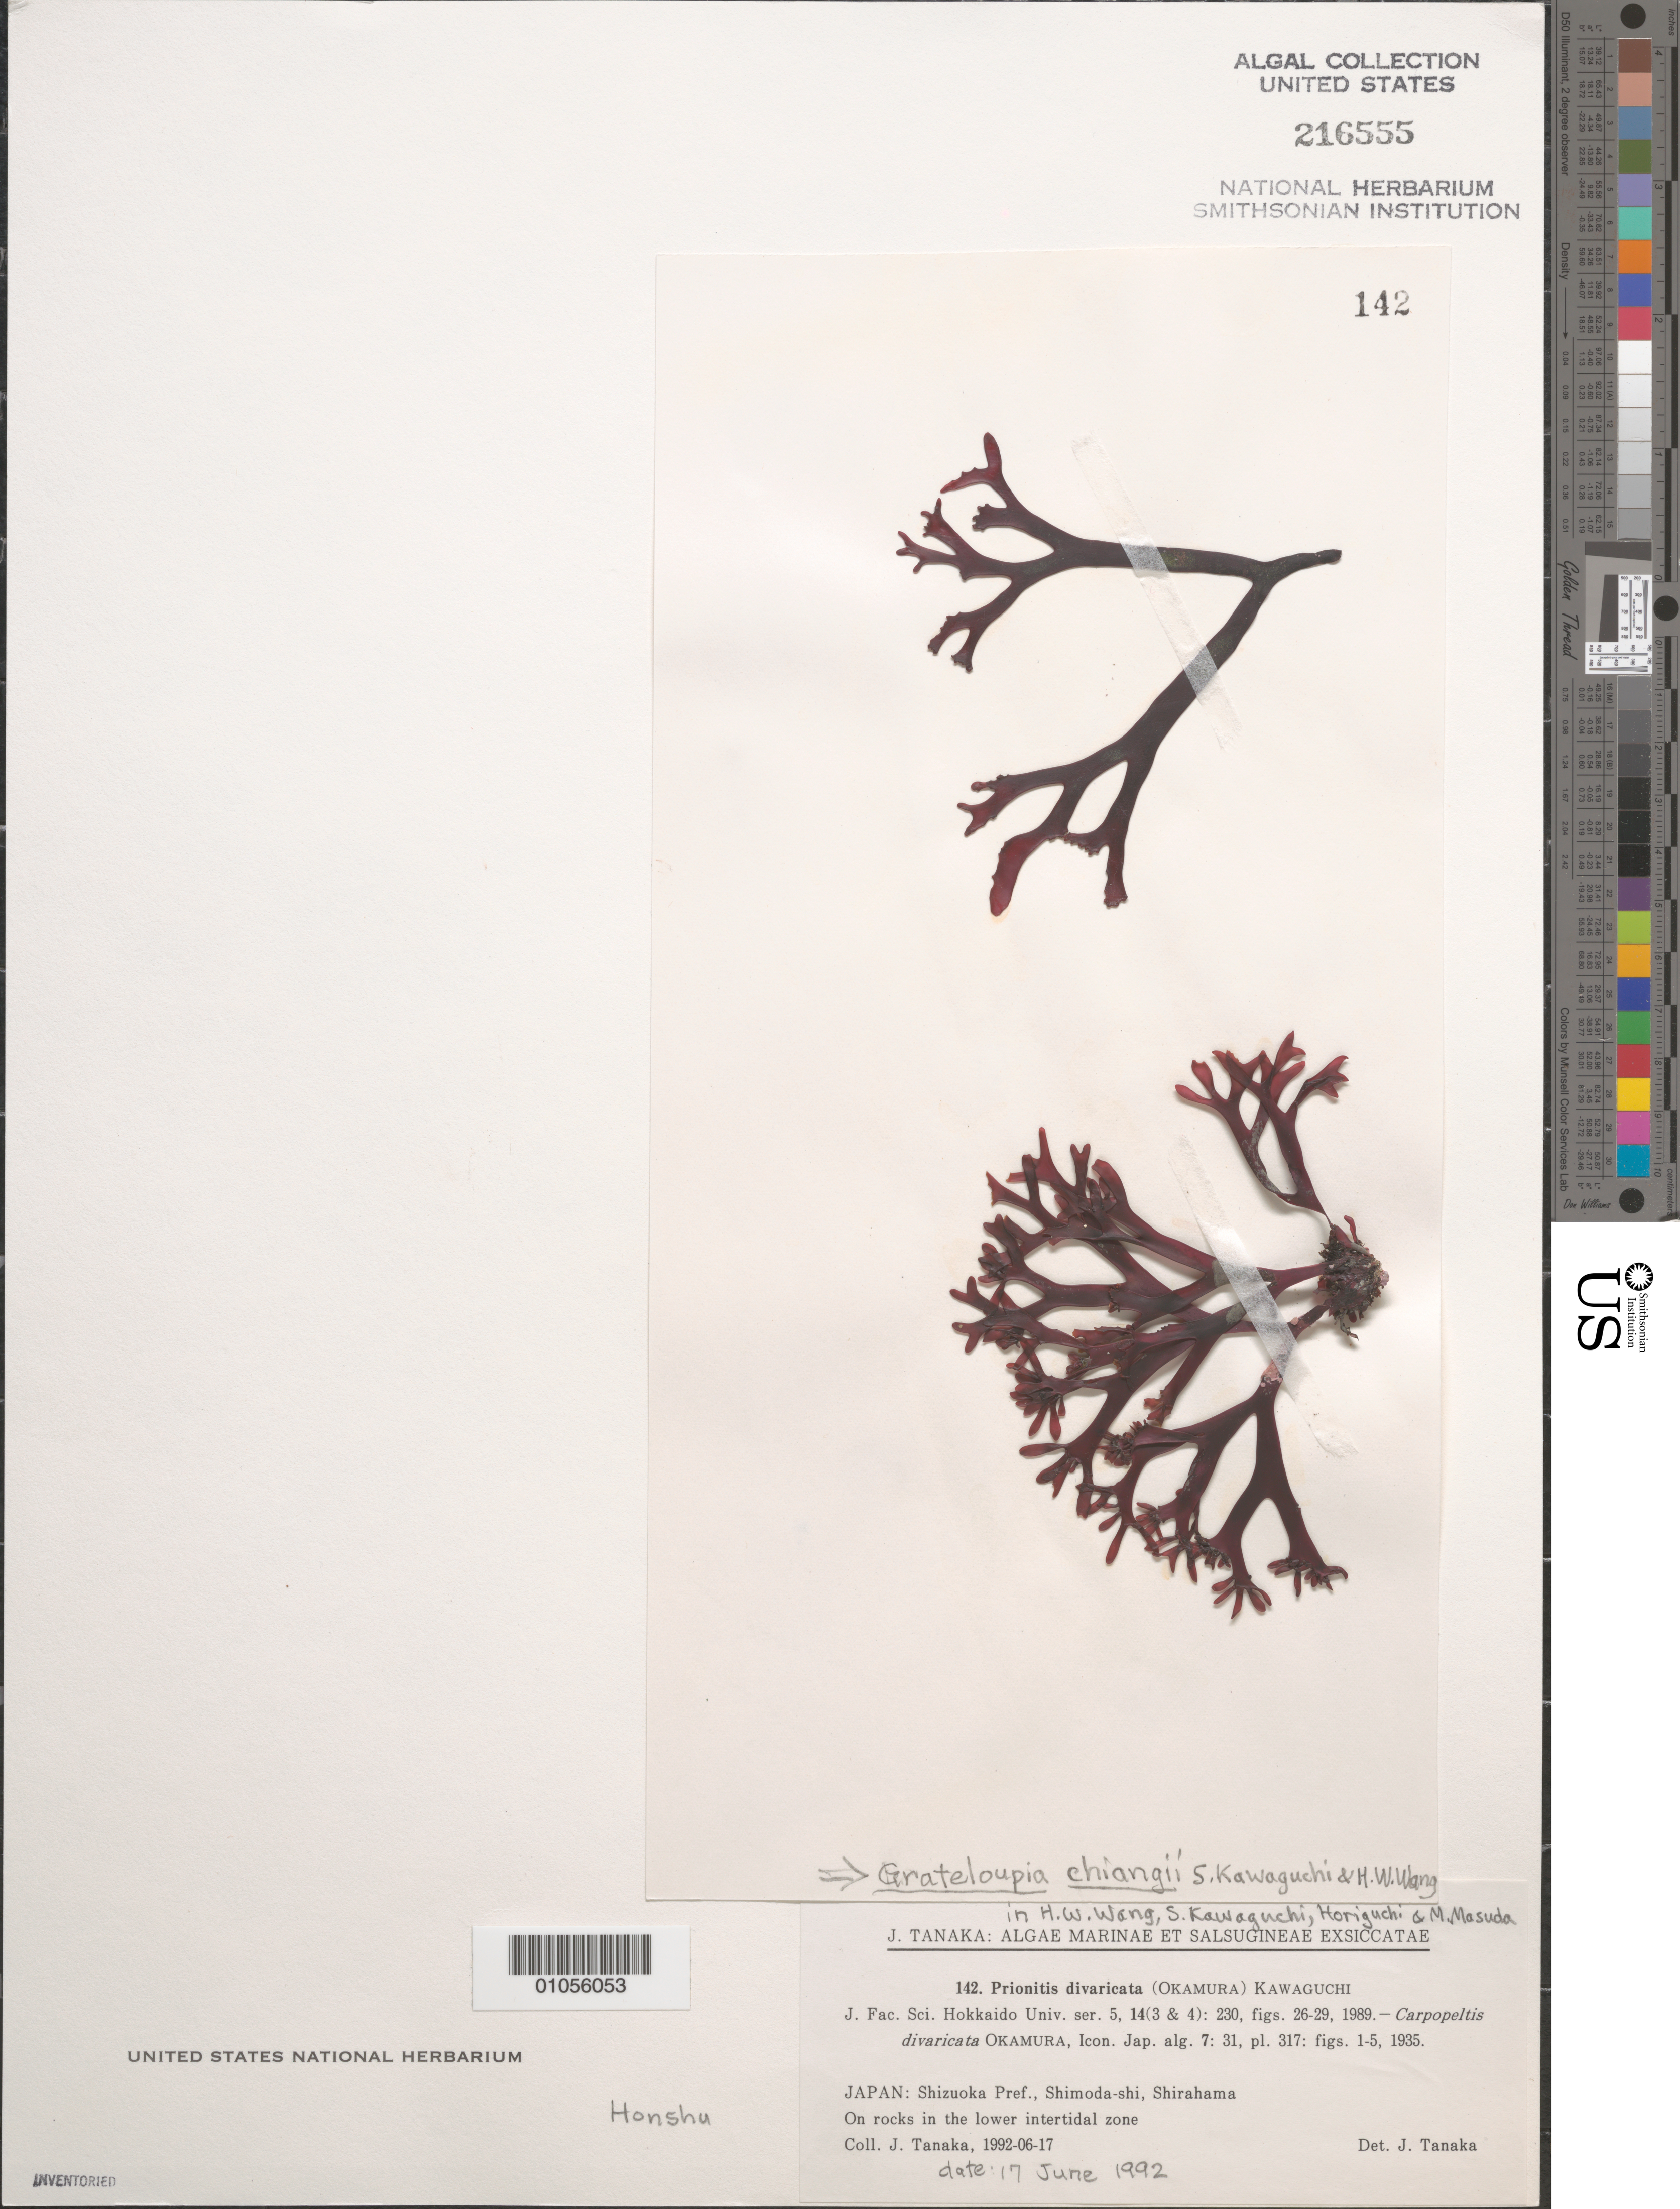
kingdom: Plantae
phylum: Rhodophyta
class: Florideophyceae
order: Halymeniales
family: Halymeniaceae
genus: Grateloupia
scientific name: Grateloupia chiangii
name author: S. Kawaguchi & H.W. Wang in H.W. Wang et al.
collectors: J. Tanaka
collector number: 142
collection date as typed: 17 Jun 1992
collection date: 1992-06-17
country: Japan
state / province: Sizuoka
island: Honshu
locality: Shimoda-shi, Shirahama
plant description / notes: Tanaka, J., Algae Marinae et Salsugineae Exsiccatae, Fasc. VI (nos. 126-150), 1993, as Prionitis divaricata (Okamura) Kawaguchi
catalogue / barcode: US 216555